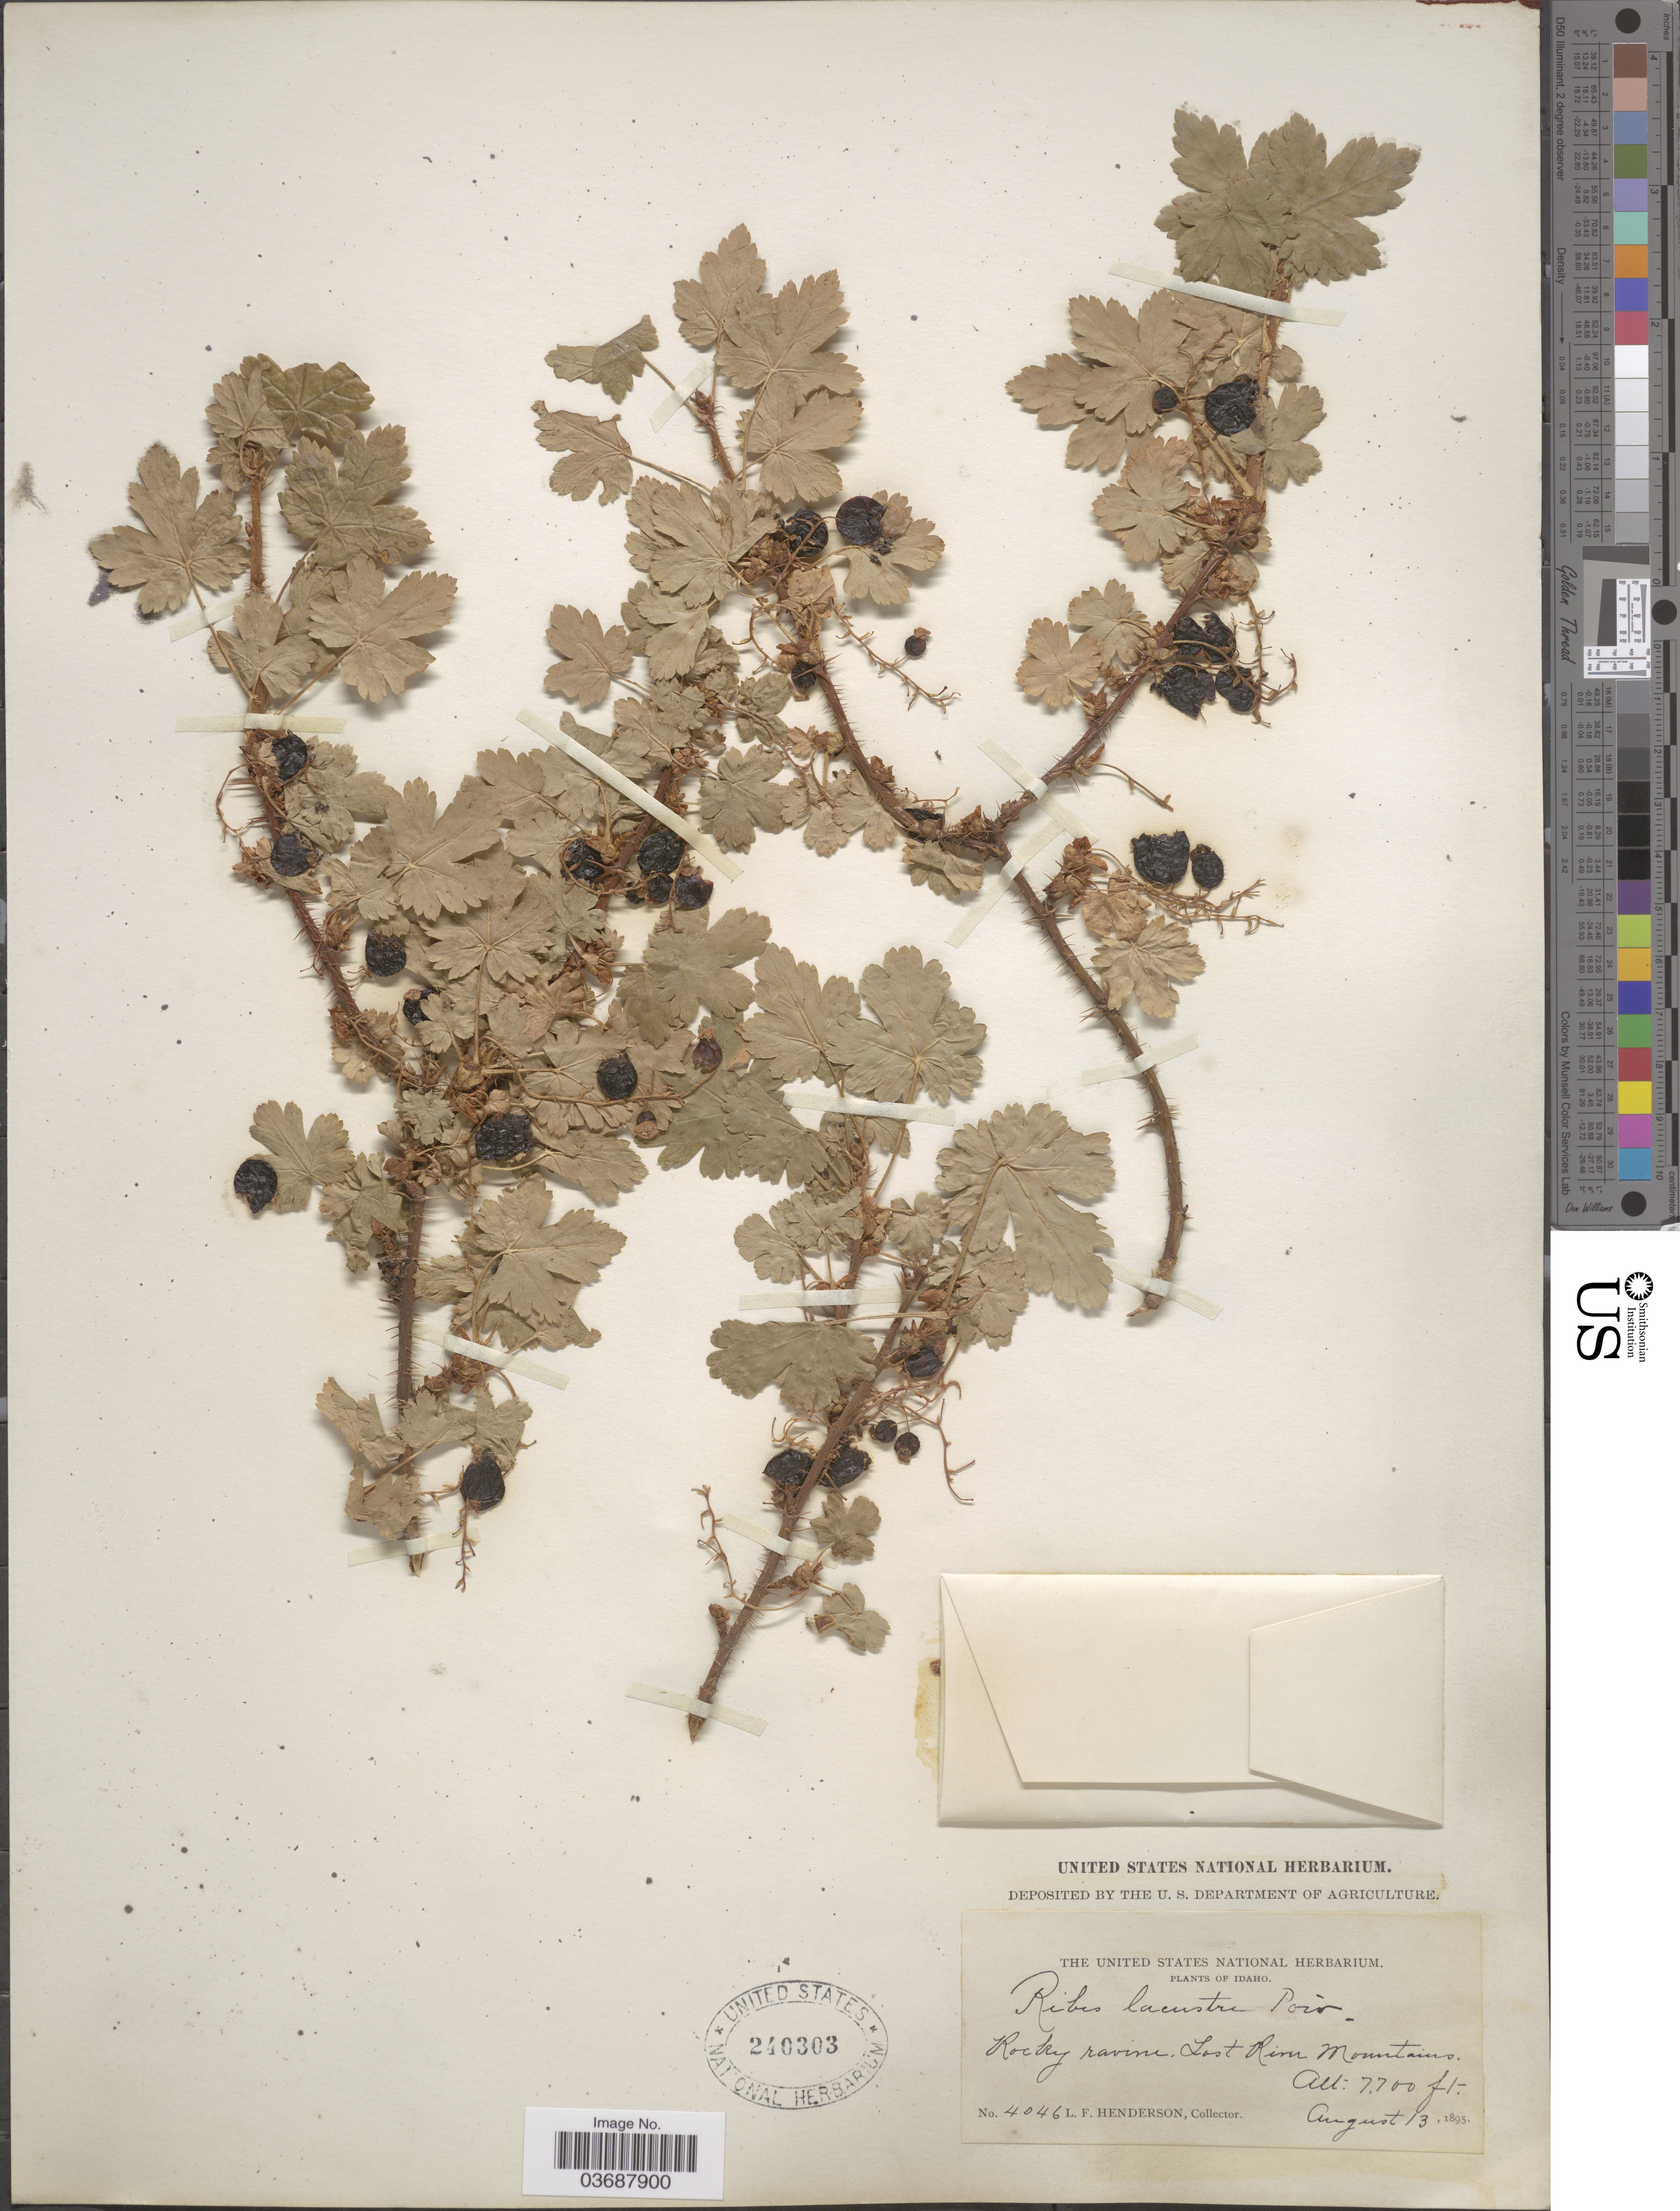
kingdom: Plantae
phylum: Tracheophyta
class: Magnoliopsida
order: Saxifragales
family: Grossulariaceae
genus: Ribes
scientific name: Ribes lacustre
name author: (Pers.) Poir.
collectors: L. Henderson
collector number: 4046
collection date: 1895-08-13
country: United States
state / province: Idaho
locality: Rocky ravine. Lost River Mountains.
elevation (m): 2347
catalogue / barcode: US 240303